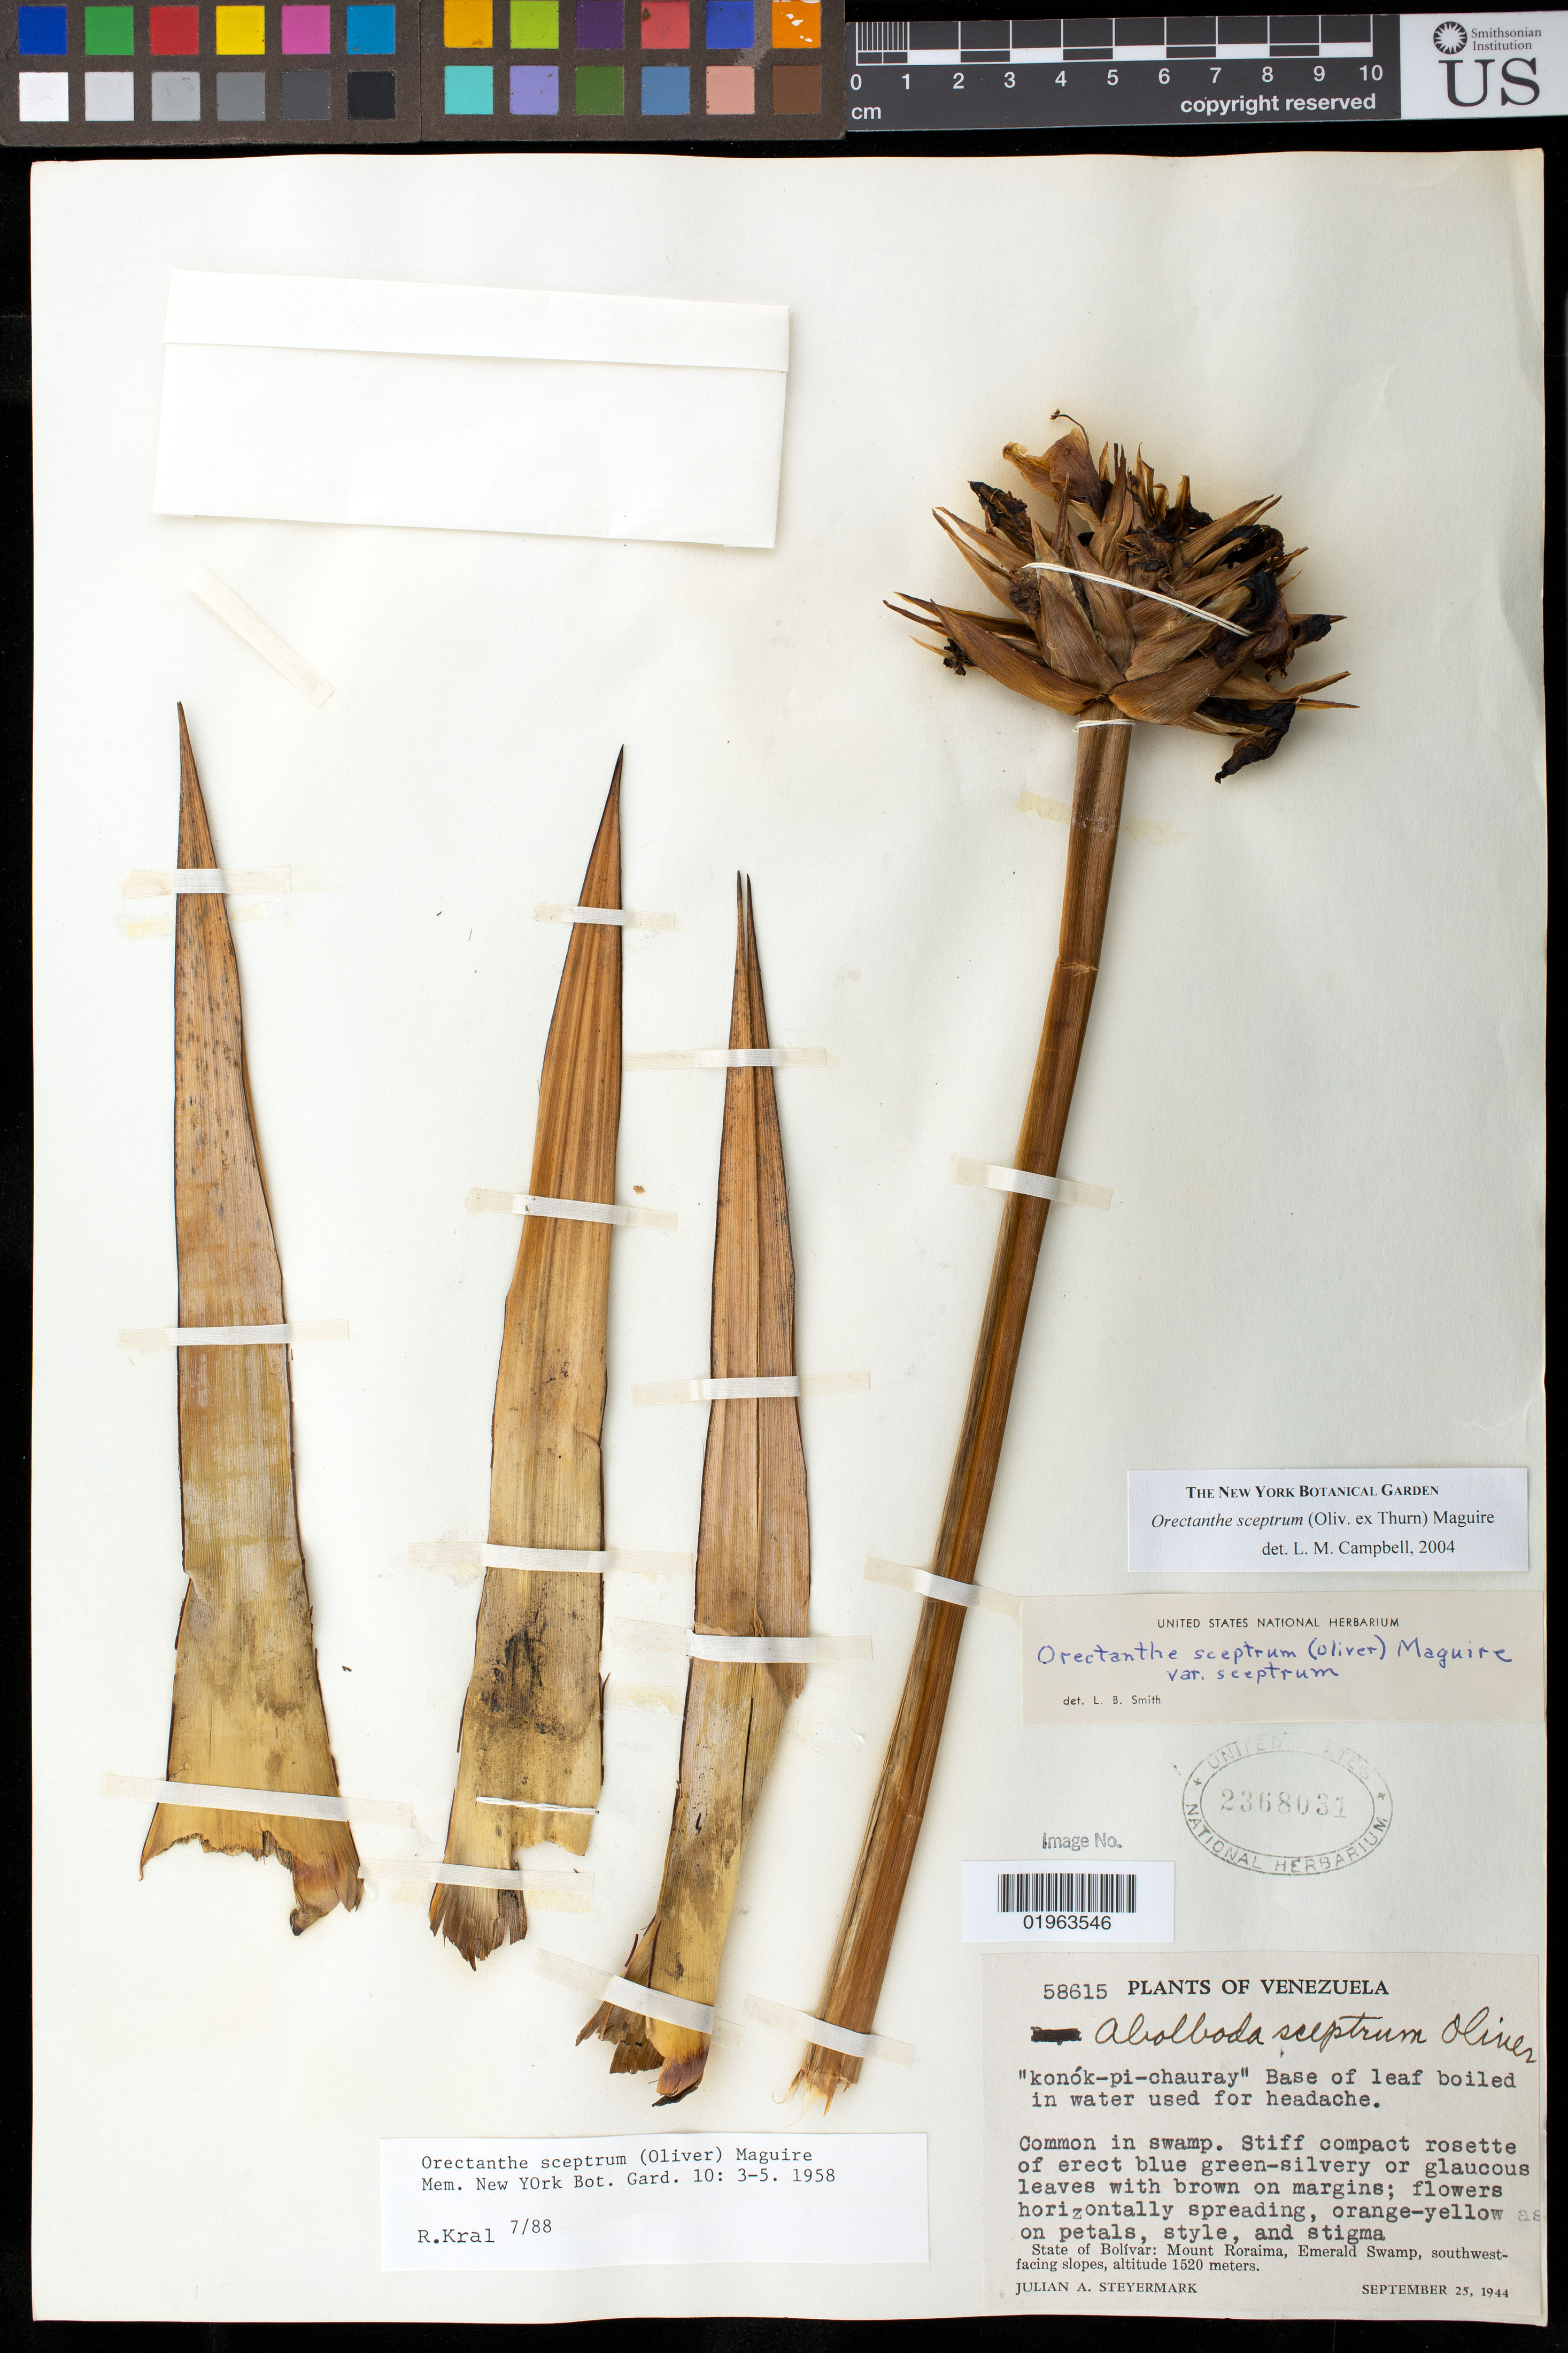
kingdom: Plantae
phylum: Tracheophyta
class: Liliopsida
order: Poales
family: Xyridaceae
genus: Orectanthe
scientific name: Orectanthe sceptrum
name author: (Oliv.) Maguire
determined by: Campbell, L. M.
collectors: J. Steyermark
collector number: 58615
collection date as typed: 25-Sep-44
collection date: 1944-09-25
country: Venezuela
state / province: Bolívar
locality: Mt. Roraima, Emerald Swamp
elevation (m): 1520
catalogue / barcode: US 2368031